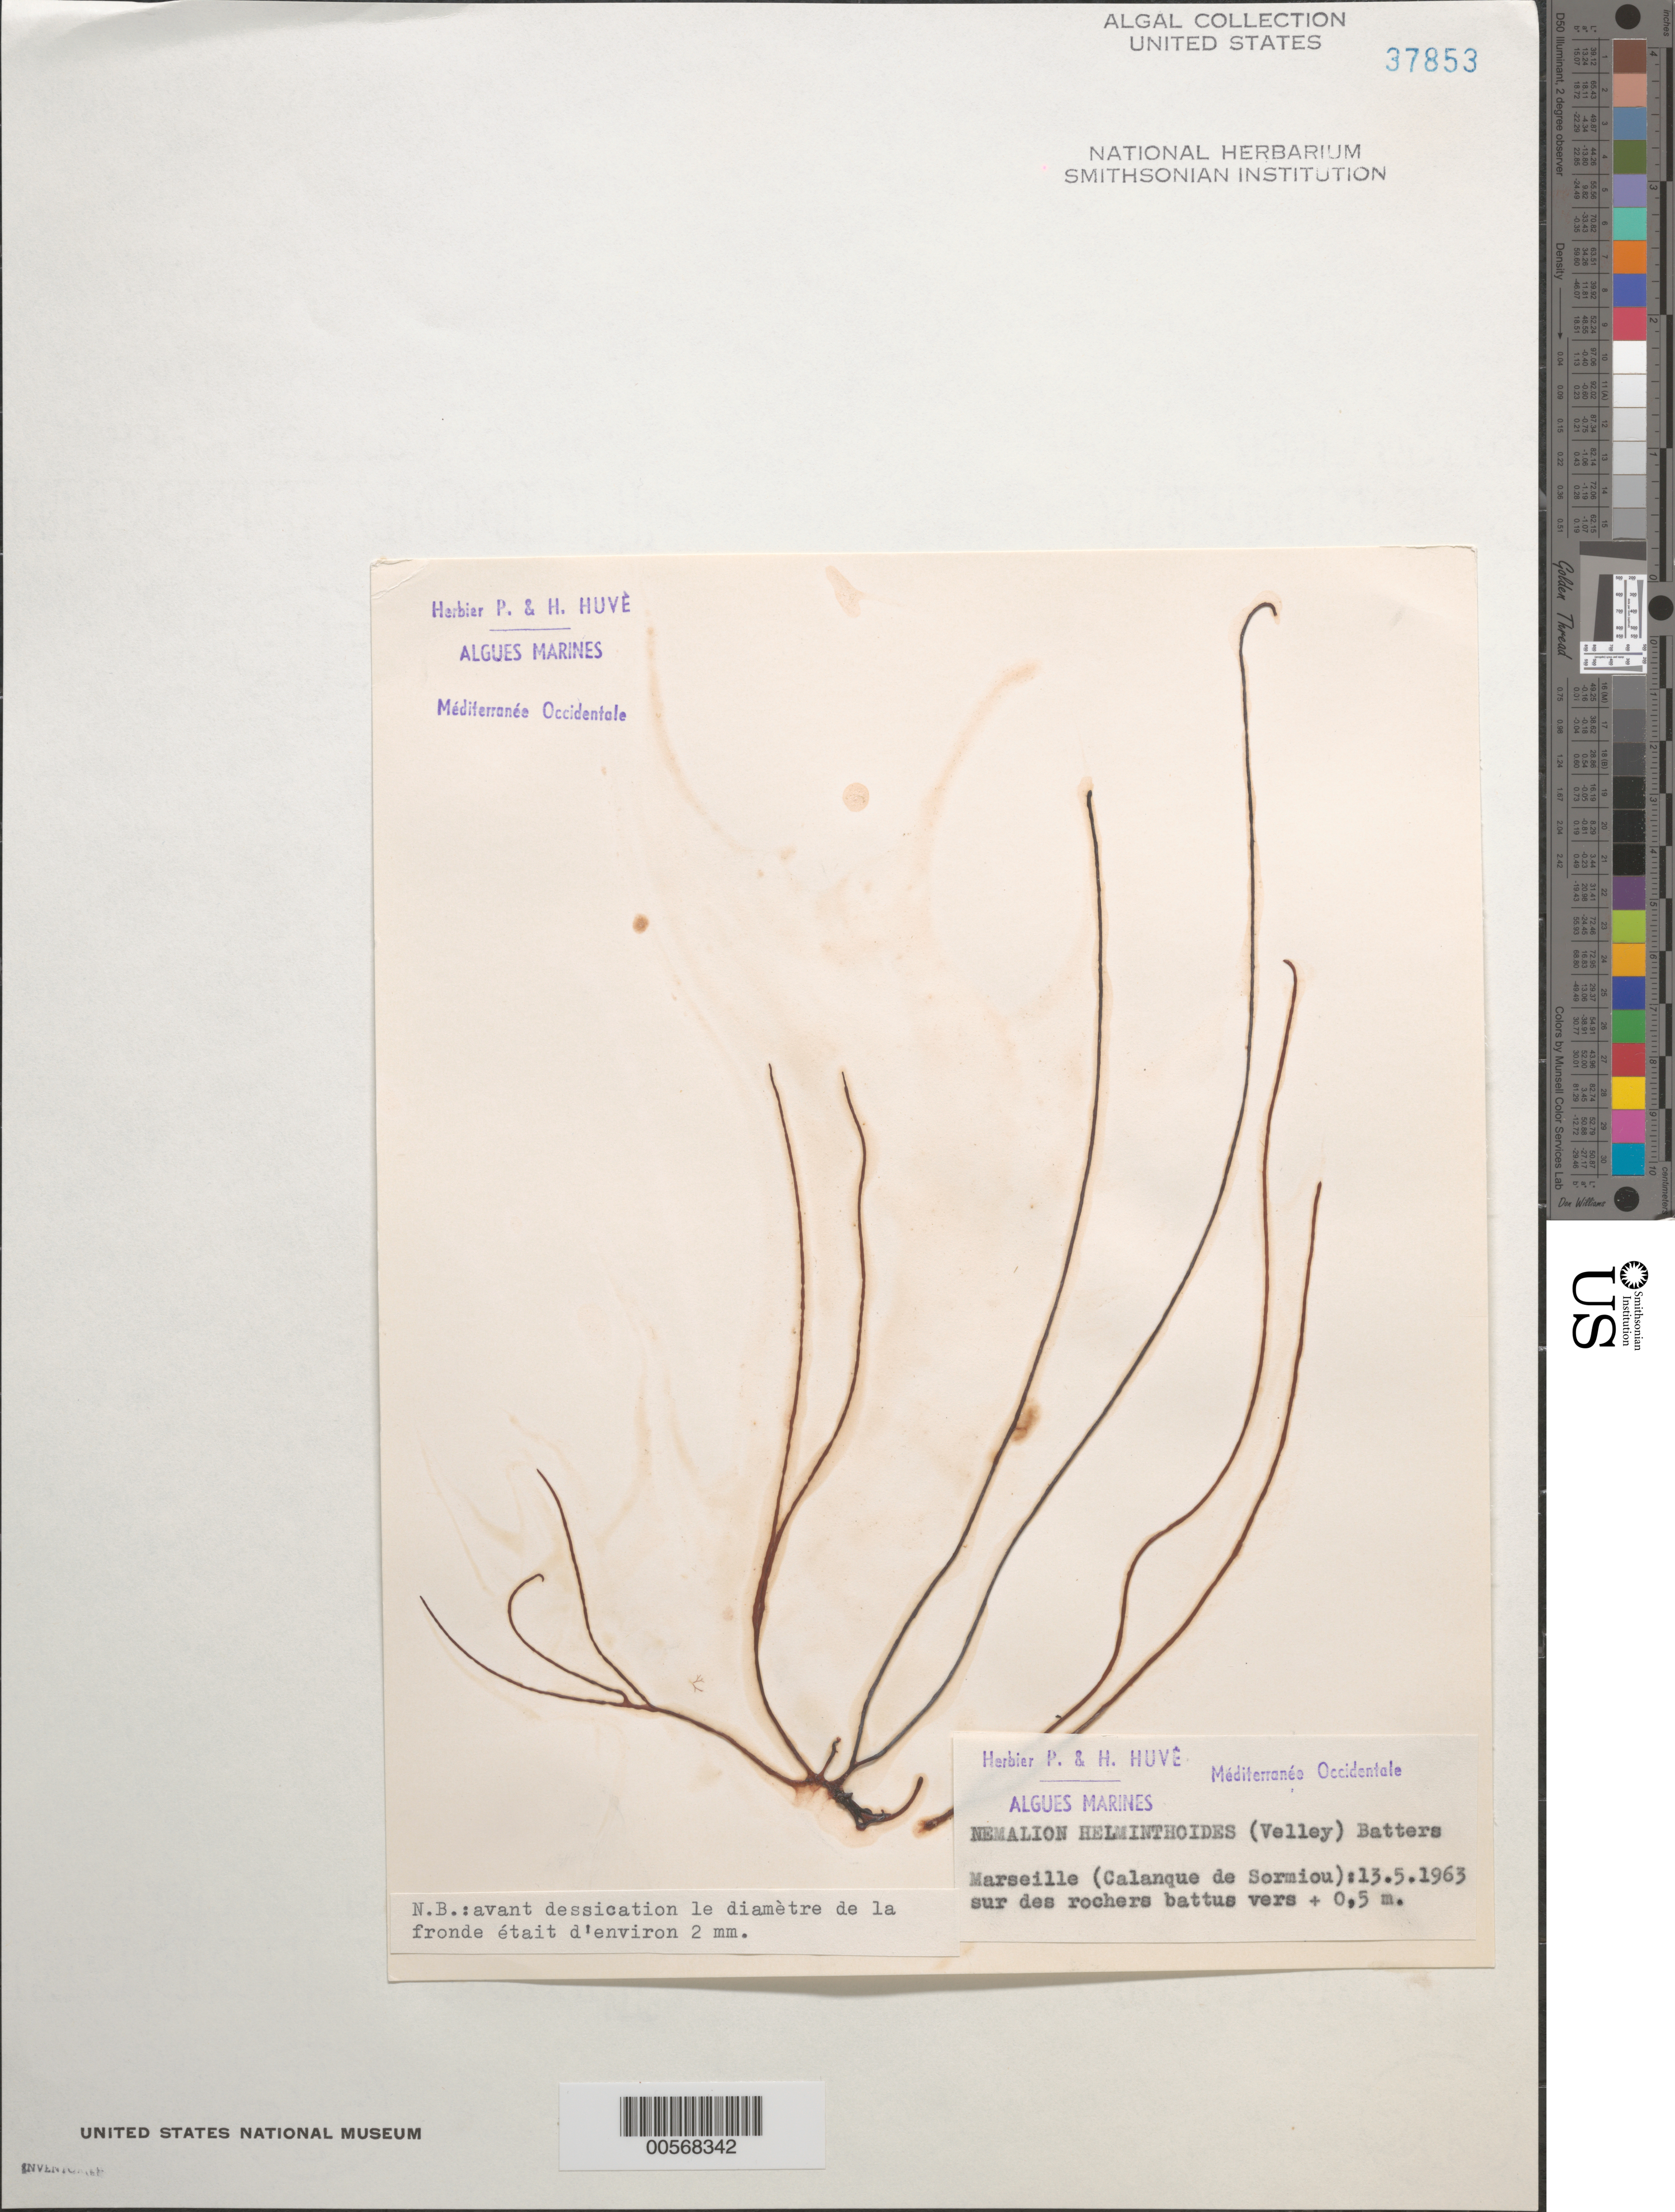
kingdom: Plantae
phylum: Rhodophyta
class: Florideophyceae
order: Nemaliales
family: Nemaliaceae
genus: Nemalion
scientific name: Nemalion multifidum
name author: (Lyngb.) Chauvin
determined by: Algae name updating Project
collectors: P. Huve & H. Huve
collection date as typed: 13 May 1963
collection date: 1963-05-13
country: France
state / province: Provence-Alpes-Côte d'Azur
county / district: Bouches-du-Rhône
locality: Calanque de Sormiou, Marseille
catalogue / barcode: US 37853